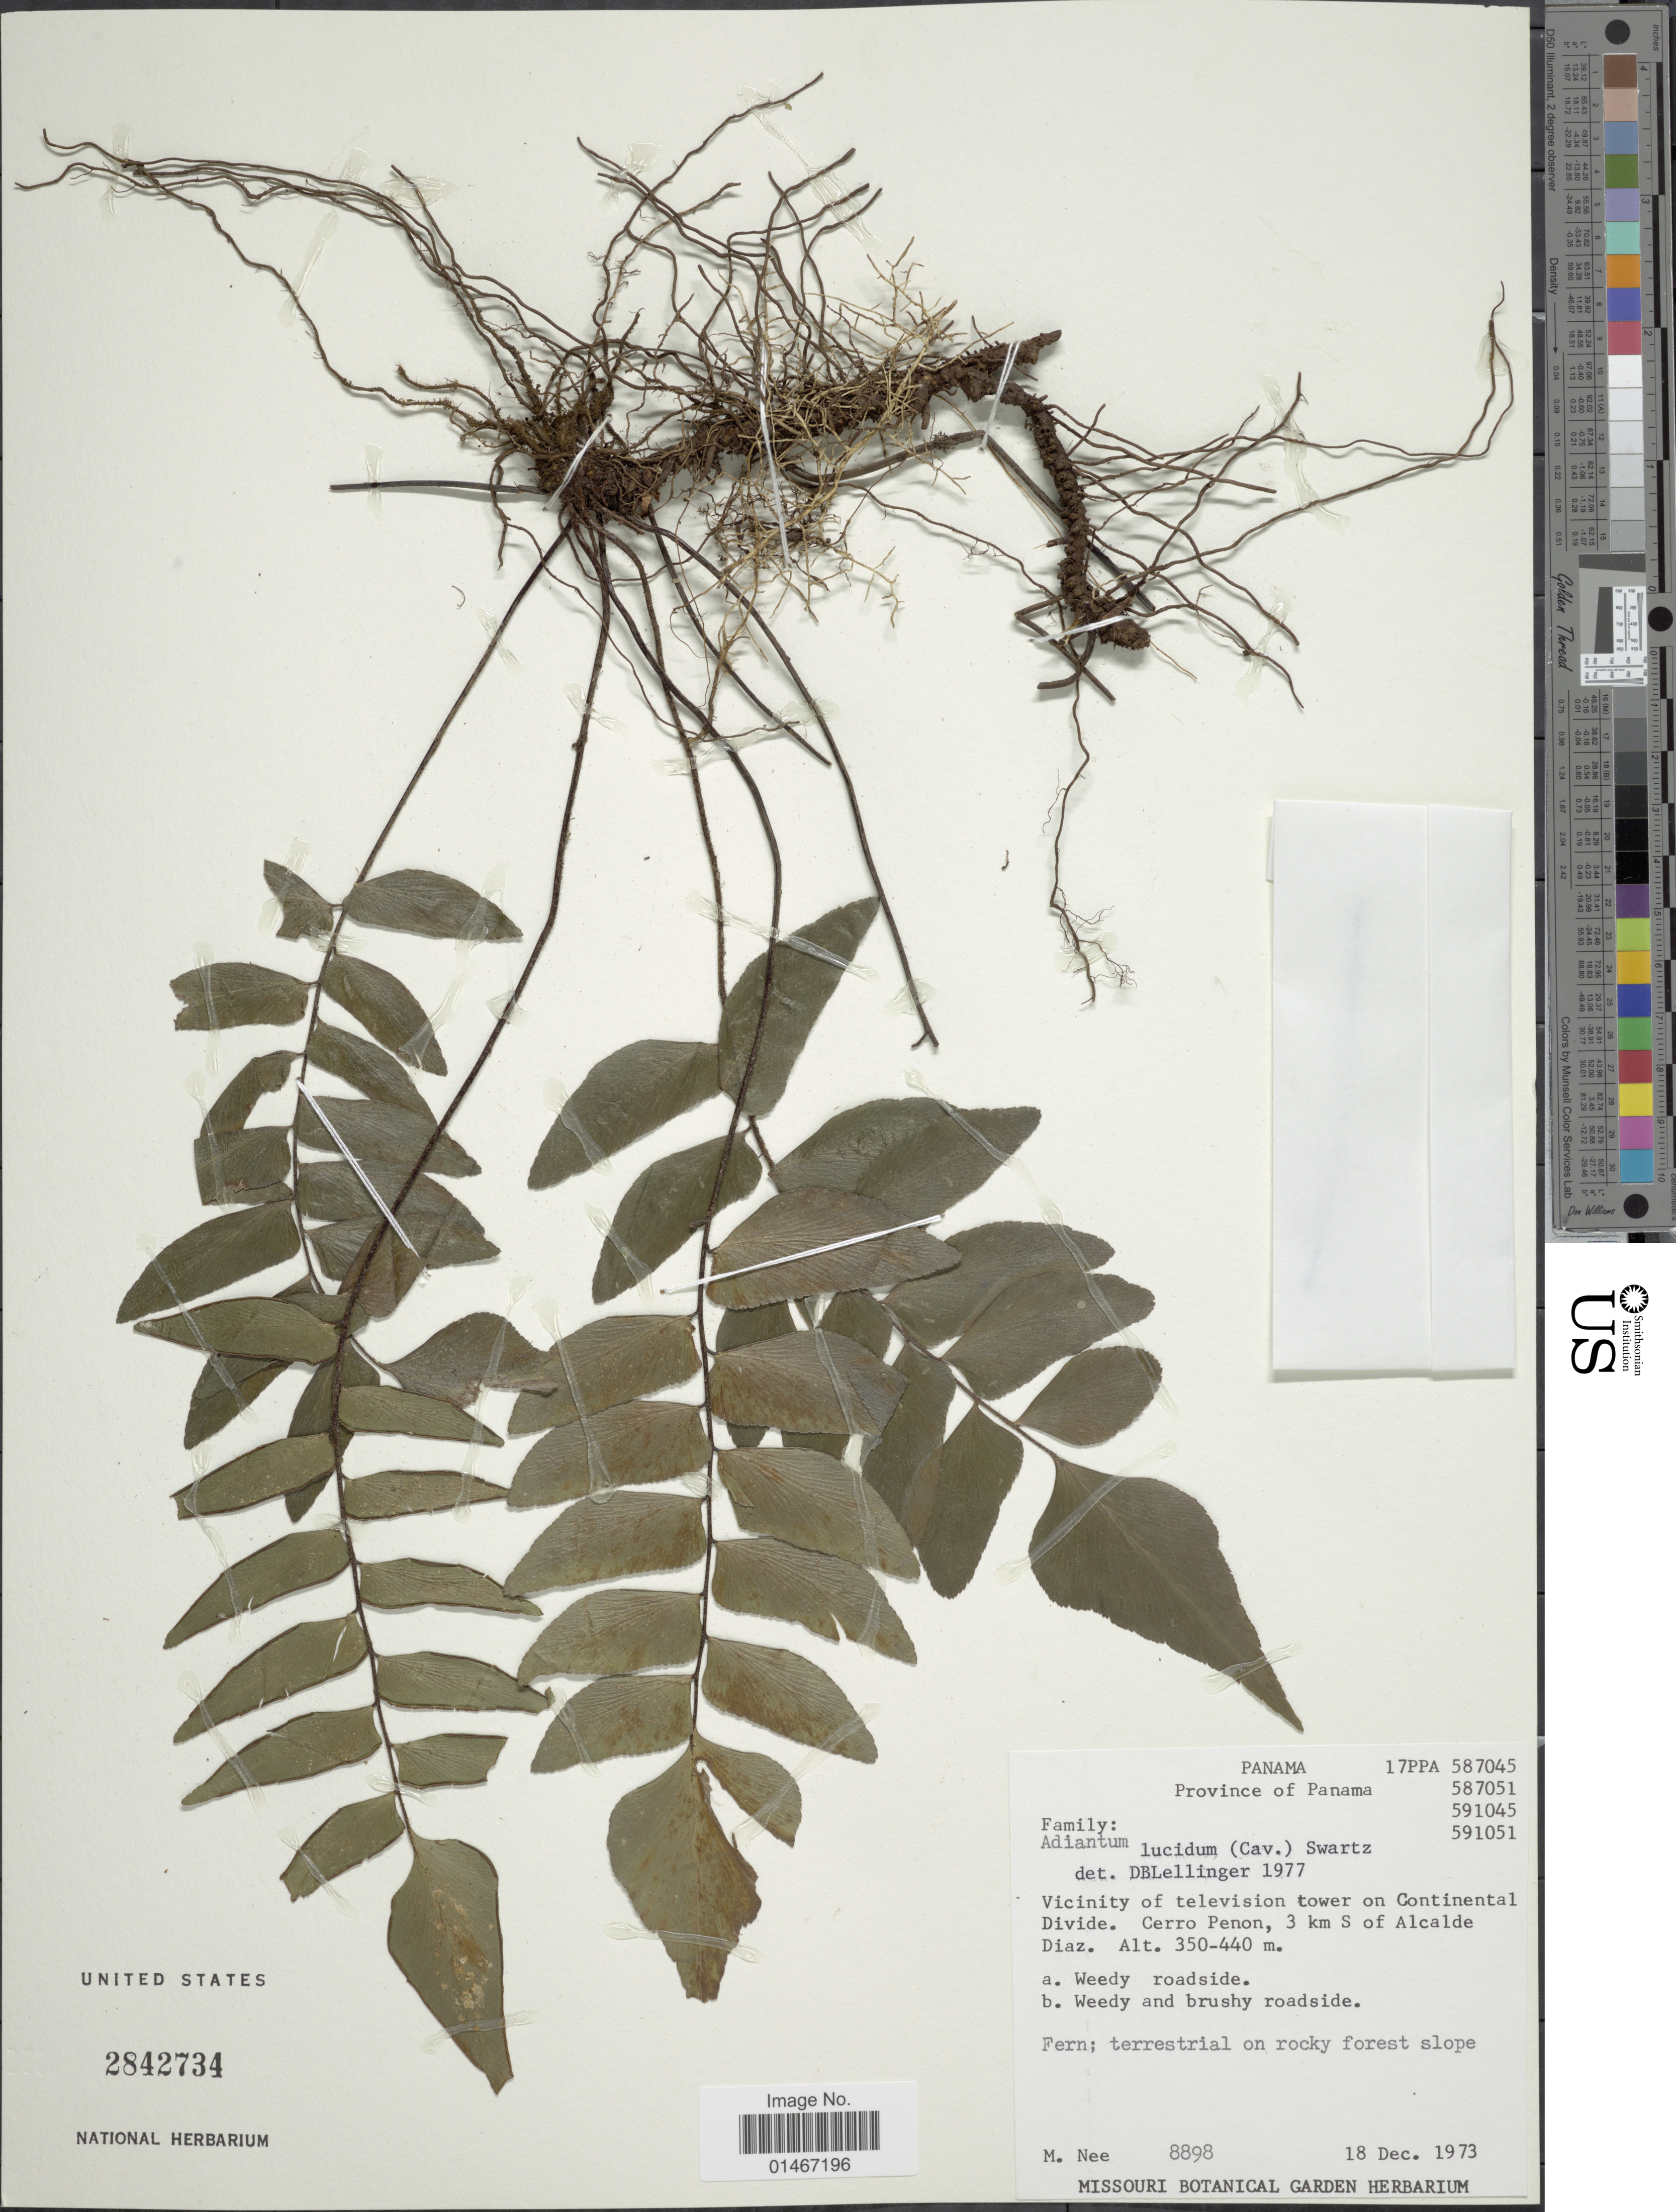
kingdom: Plantae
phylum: Tracheophyta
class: Polypodiopsida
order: Polypodiales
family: Pteridaceae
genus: Adiantum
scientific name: Adiantum lucidum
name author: (Cav.) Sw.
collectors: M. Nee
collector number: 8898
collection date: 1973-12-18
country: Panama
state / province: Panamá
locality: Province of Panama. Vicinity of television tower on Continental Divide. Cerro Penon, 3 km S of Alcalde Diaz.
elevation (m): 350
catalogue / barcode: US 2842734